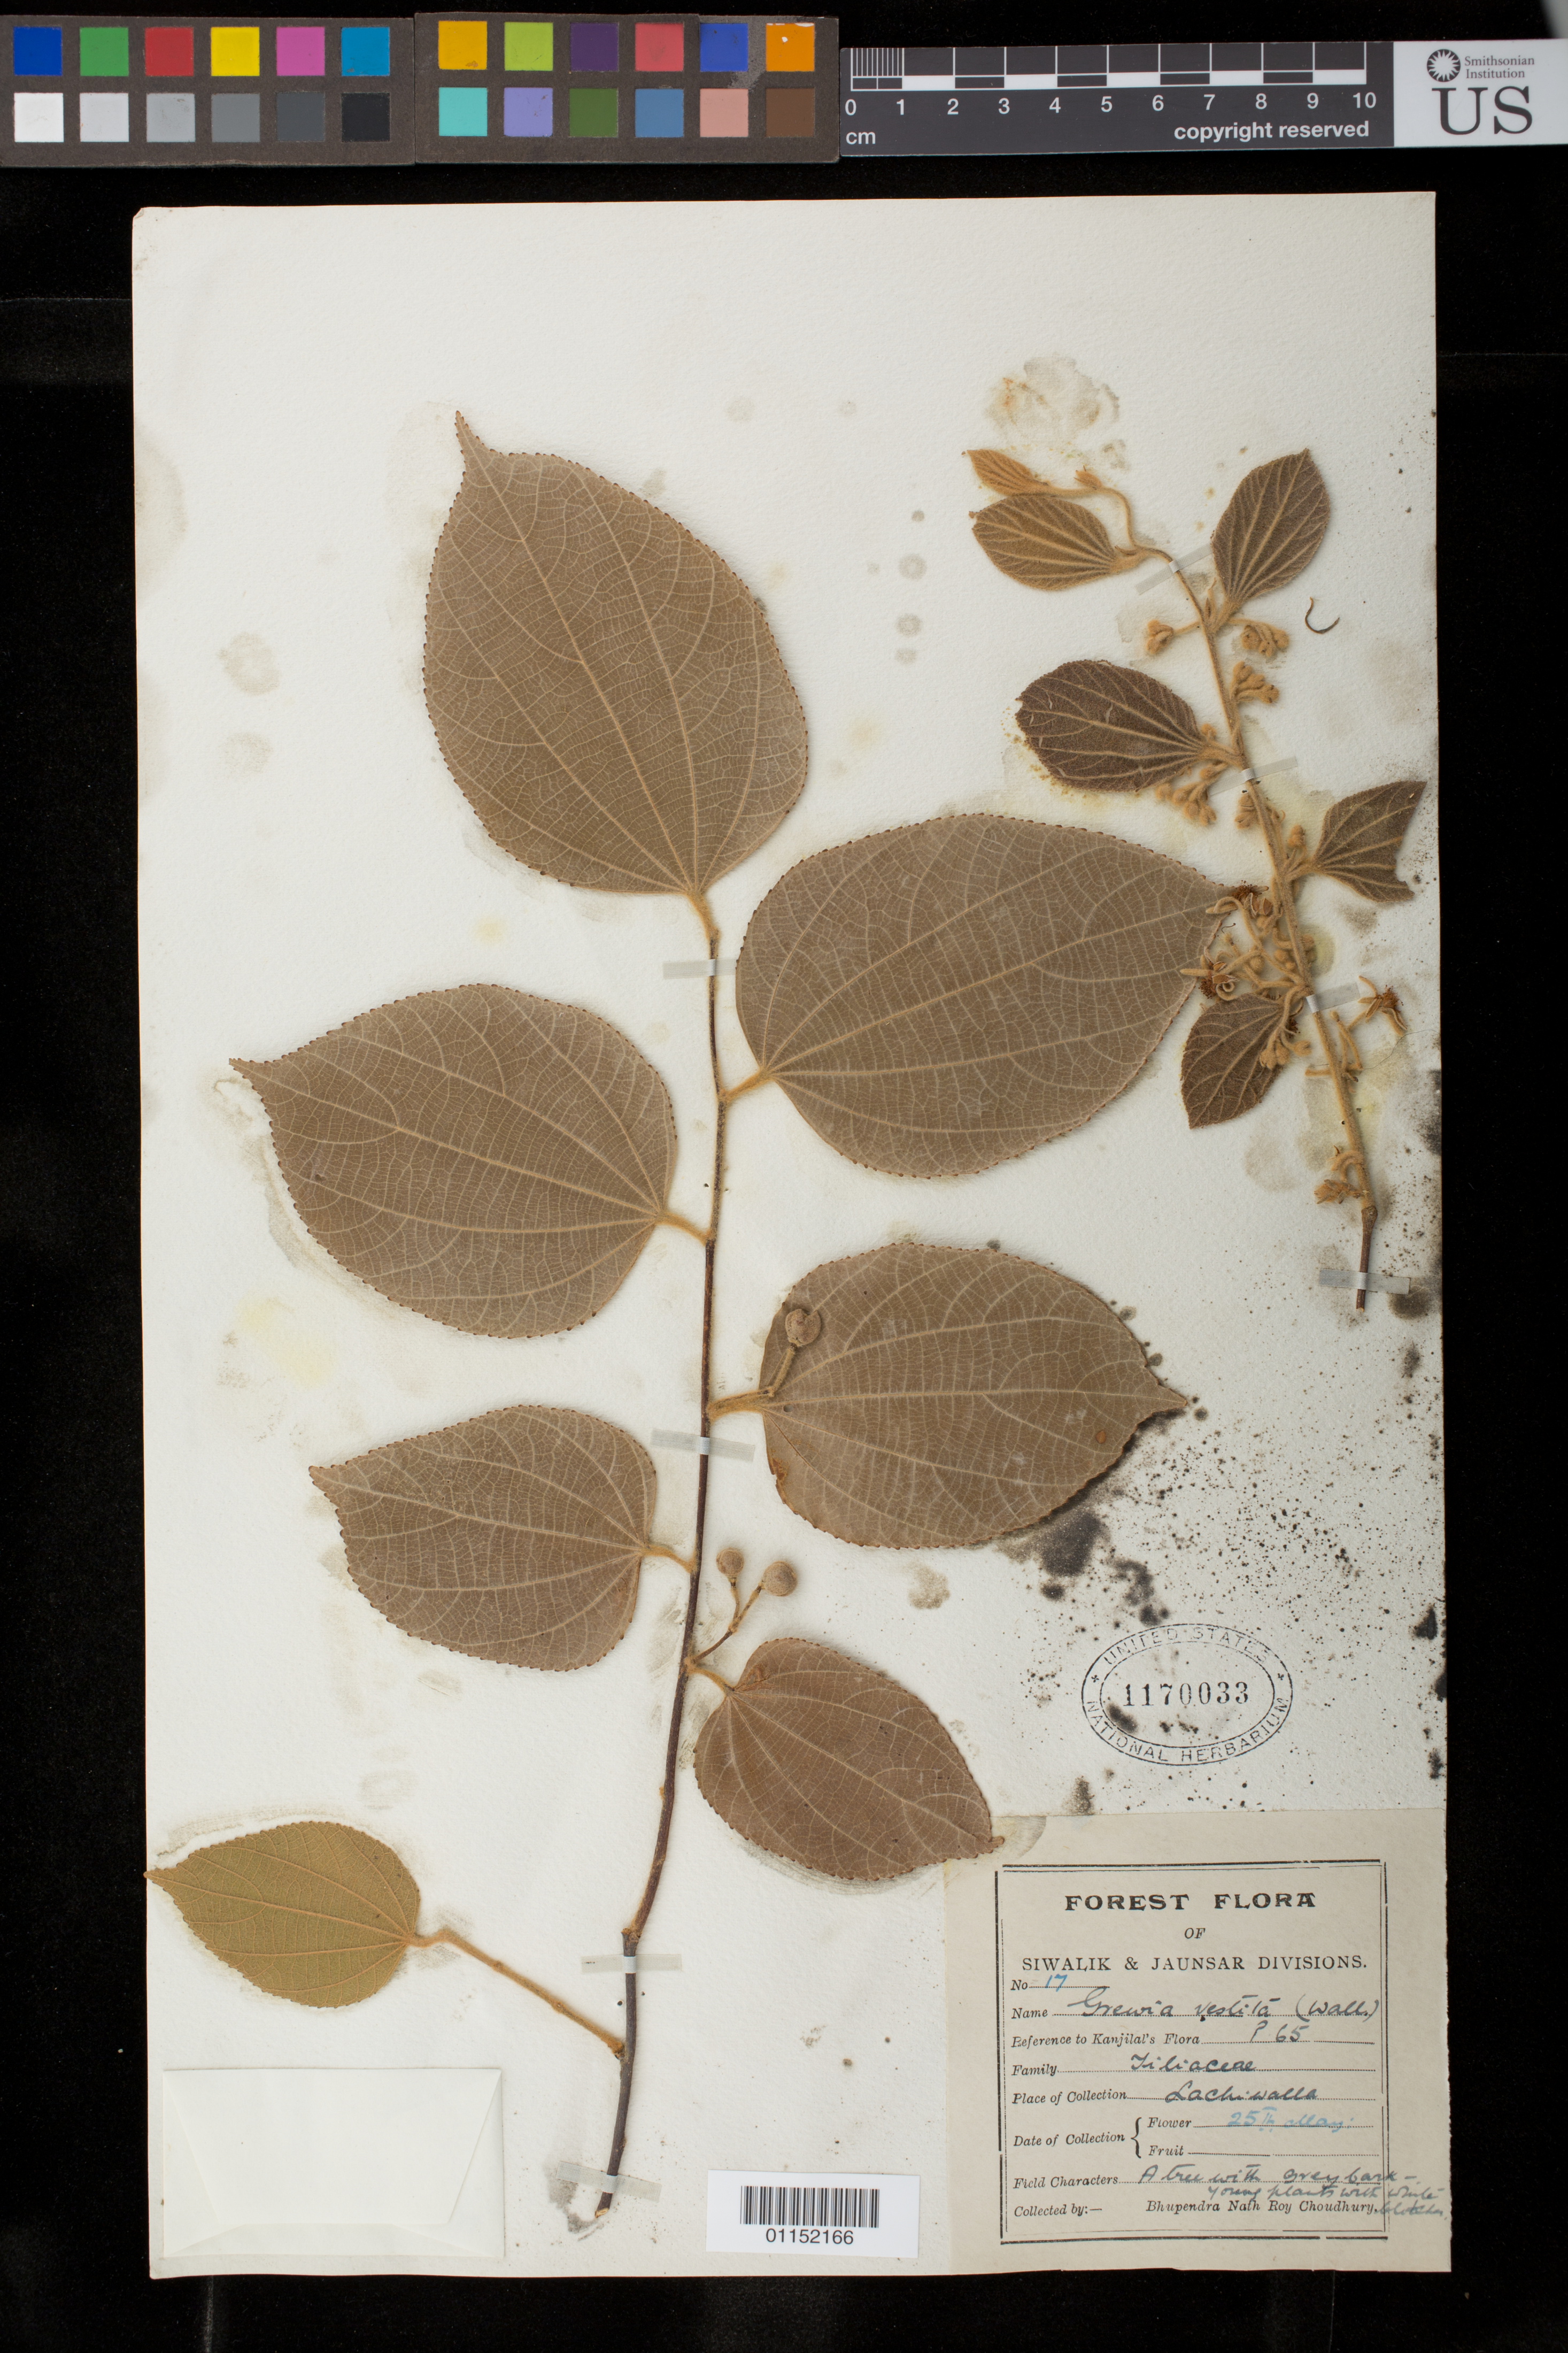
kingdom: Plantae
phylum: Tracheophyta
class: Magnoliopsida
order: Malvales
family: Malvaceae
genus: Grewia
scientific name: Grewia vestita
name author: Wall.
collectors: B. Choudhury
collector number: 17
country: India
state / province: Uttarakhand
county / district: Dehradun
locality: Lachiwalla, Siwalik and Jaunsar Divisions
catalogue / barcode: US 1170033